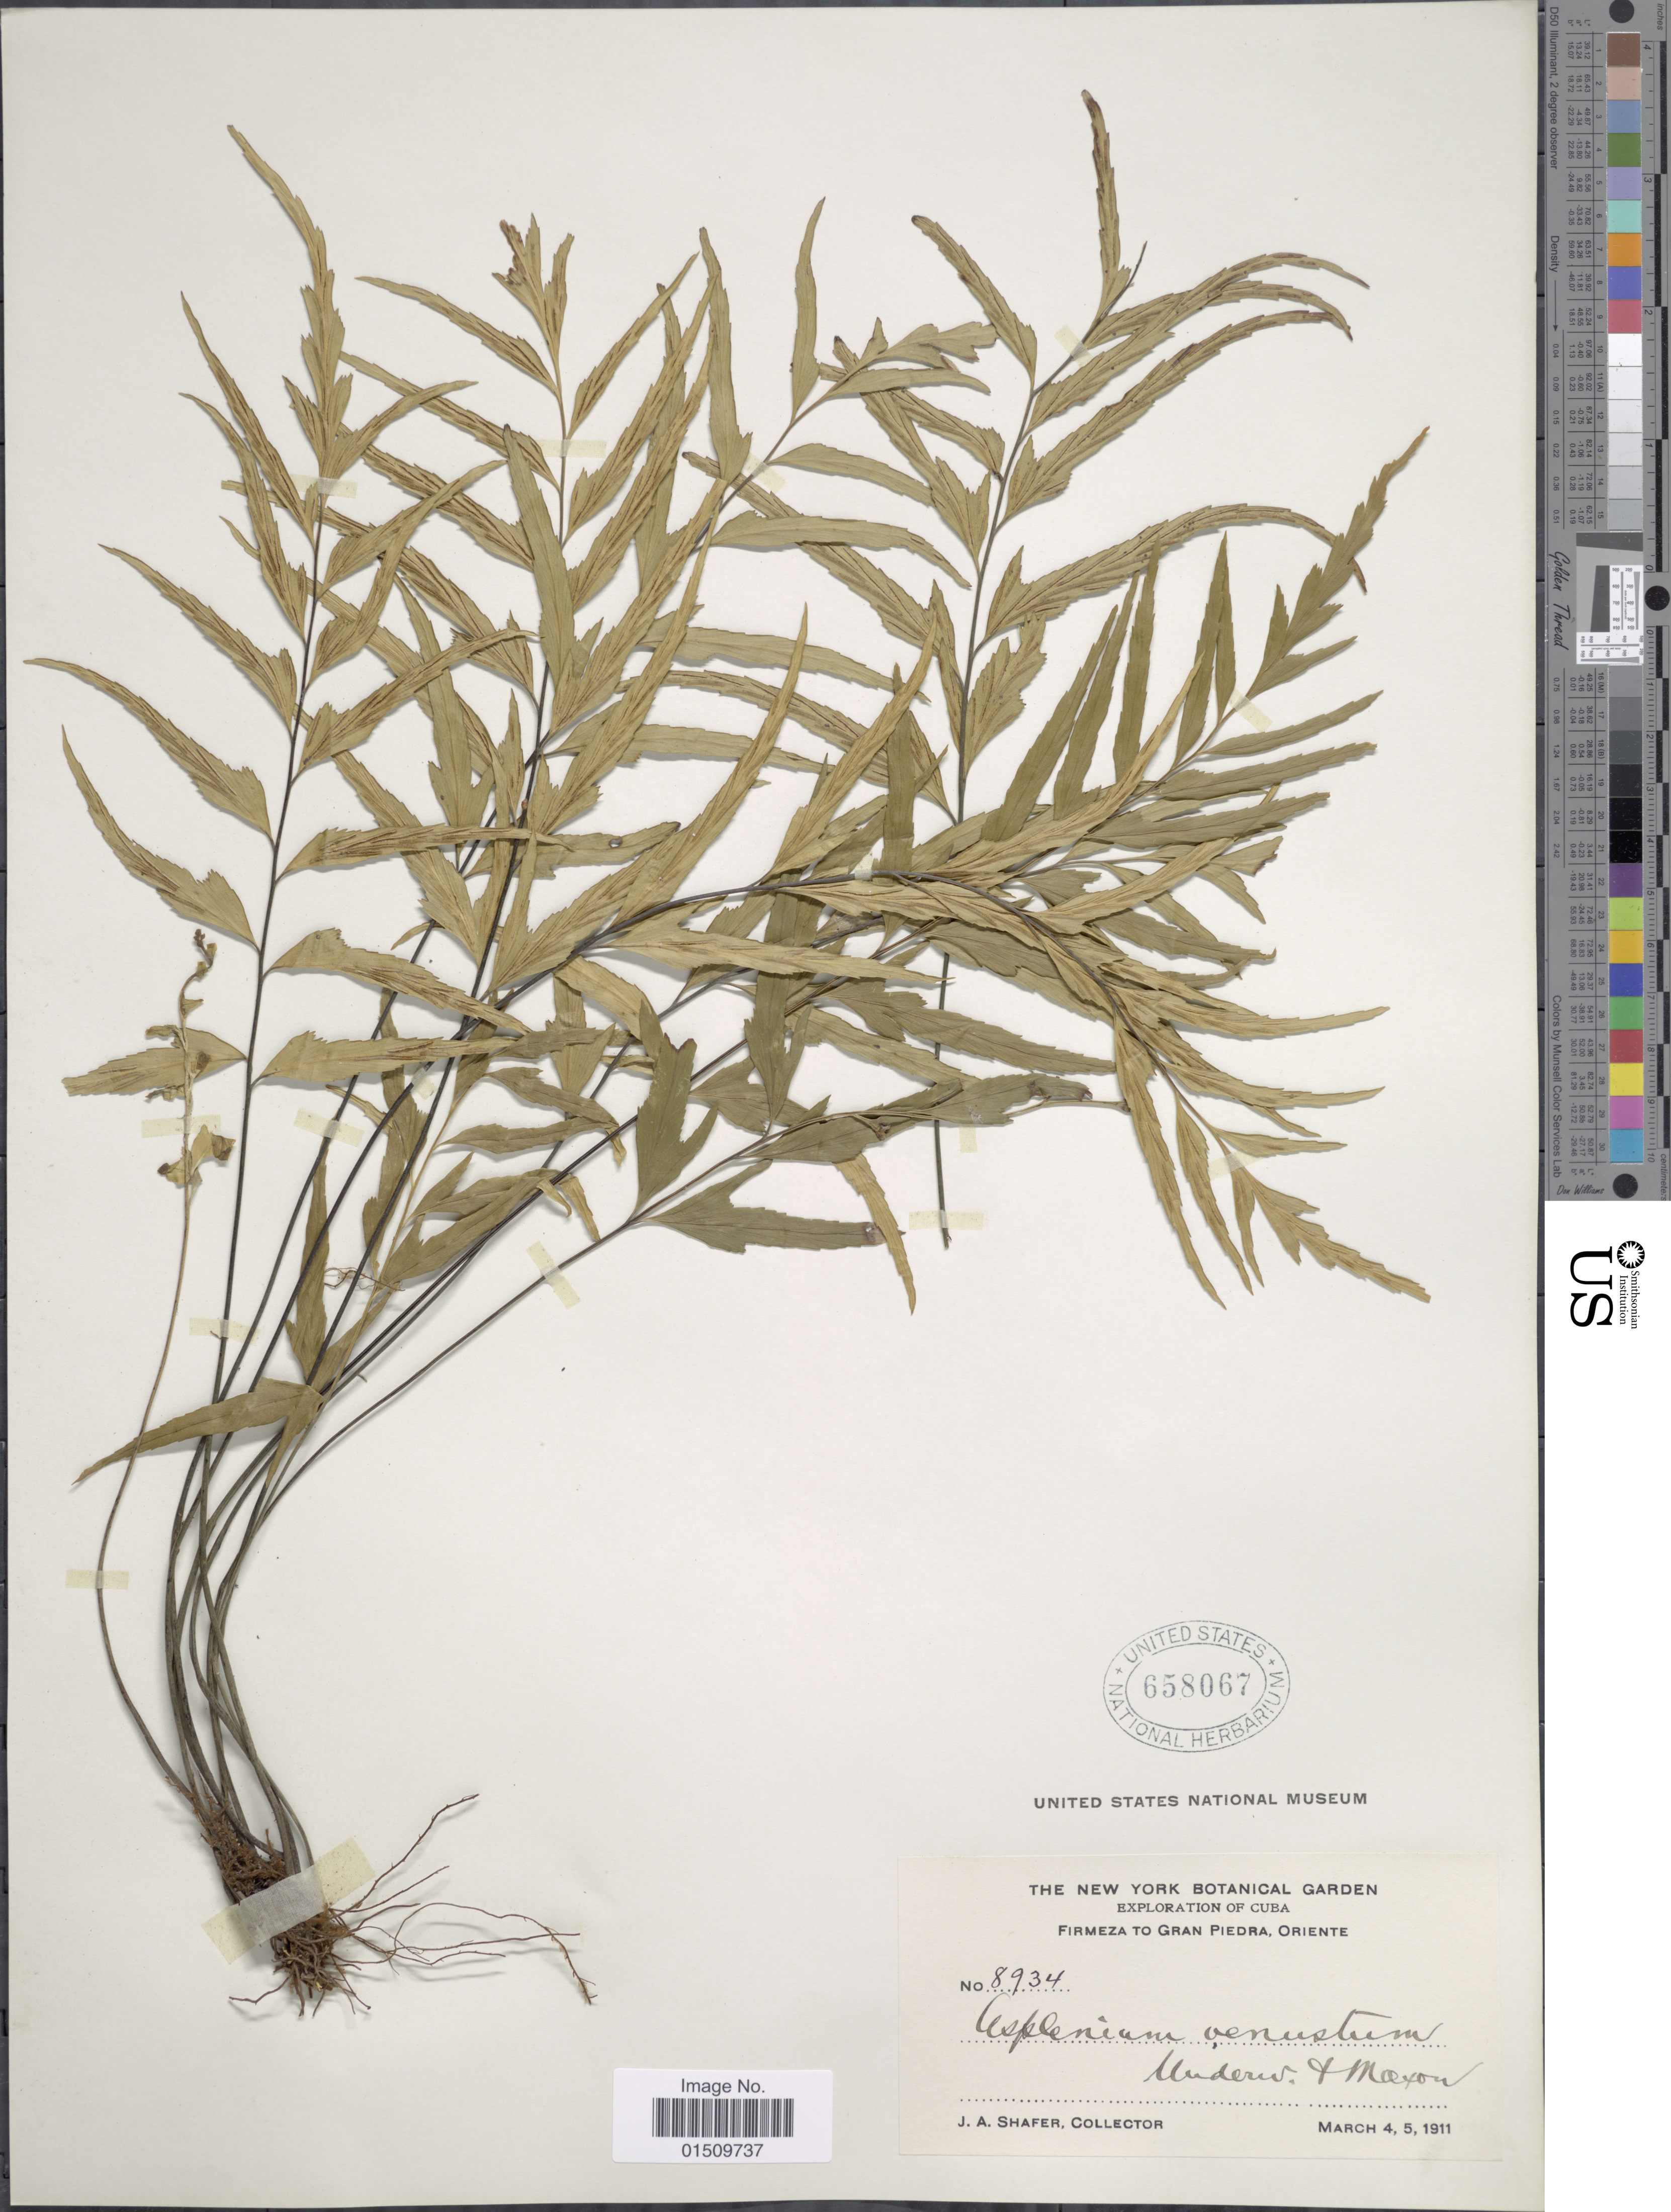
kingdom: Plantae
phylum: Tracheophyta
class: Polypodiopsida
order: Polypodiales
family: Aspleniaceae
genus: Asplenium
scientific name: Asplenium venustum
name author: Underw. & Maxon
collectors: J. A. Shafer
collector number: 8934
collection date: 1911-03-04/1911-03-05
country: Cuba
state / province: Oriente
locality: Cuba, Firmeza to Gran Piedra.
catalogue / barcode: US 658067